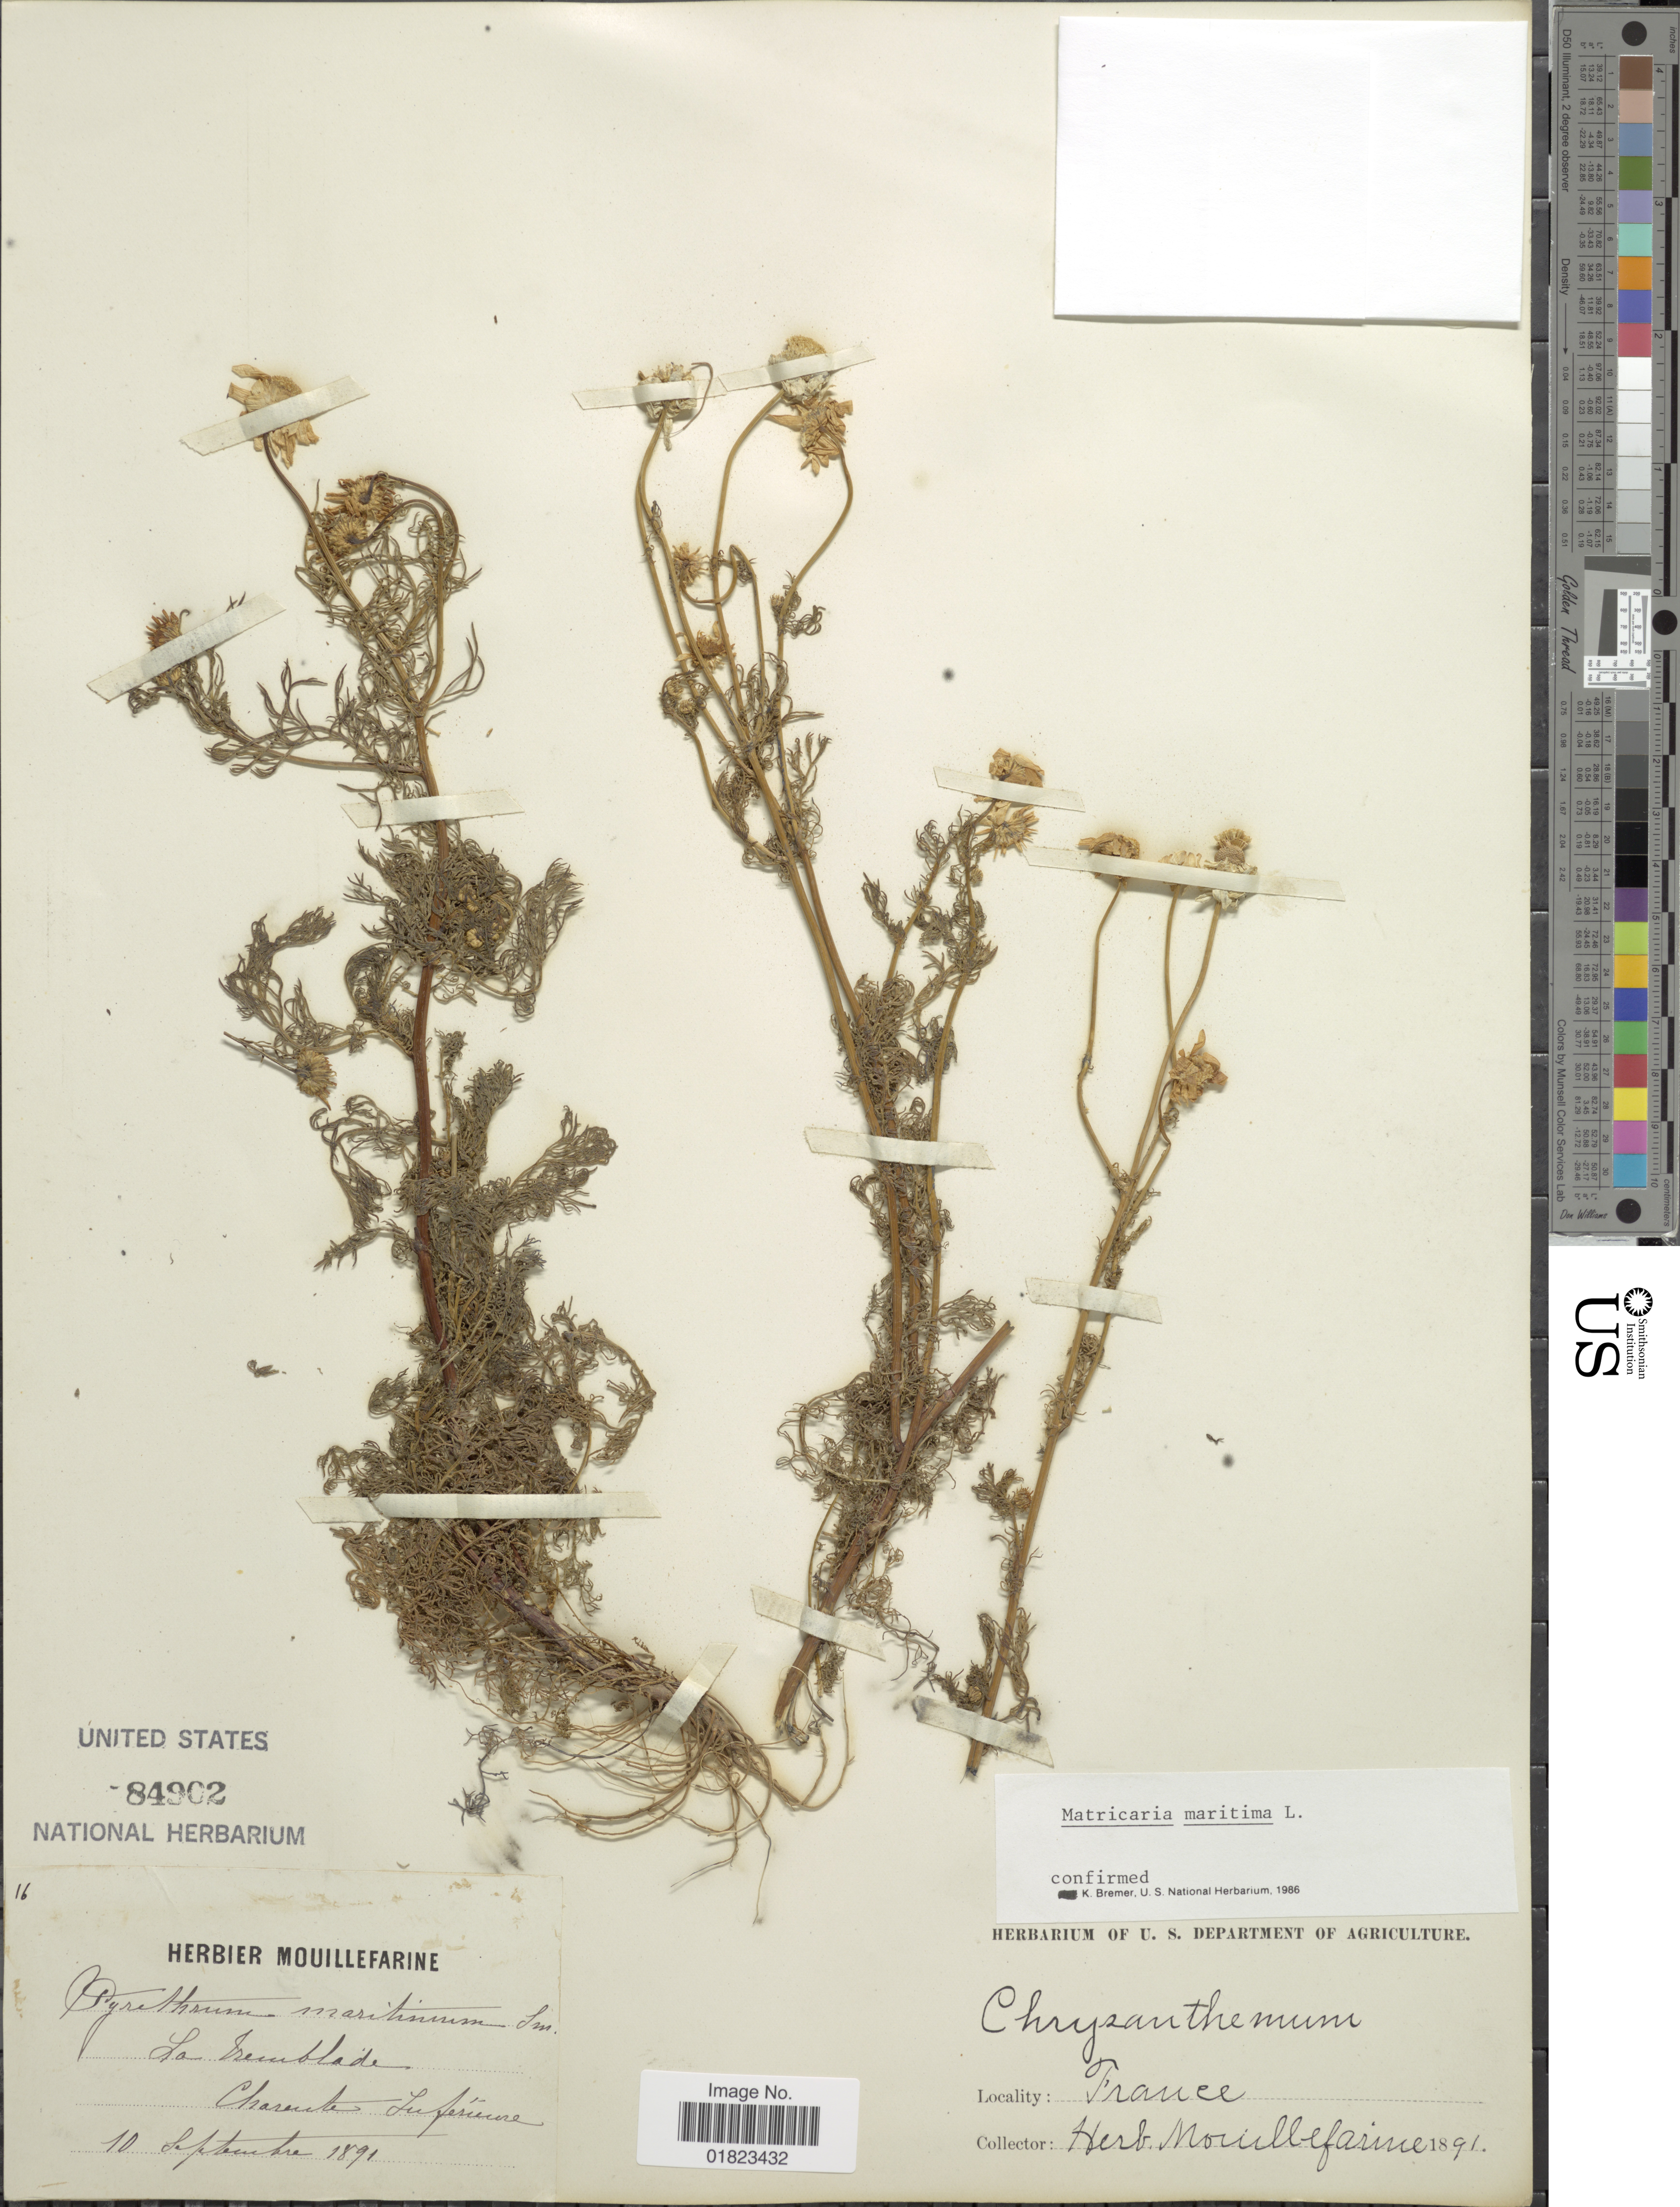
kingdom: Plantae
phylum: Tracheophyta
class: Magnoliopsida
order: Asterales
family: Asteraceae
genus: Tripleurospermum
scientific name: Tripleurospermum perforatum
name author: (Mérat) Laínz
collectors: ex herb. Mouillefarine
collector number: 16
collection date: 1891-09-10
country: France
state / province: Nouvelle-Aquitaine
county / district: Haute-Garonne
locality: La Tremblade, Charente Inférieure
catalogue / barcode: US 84902